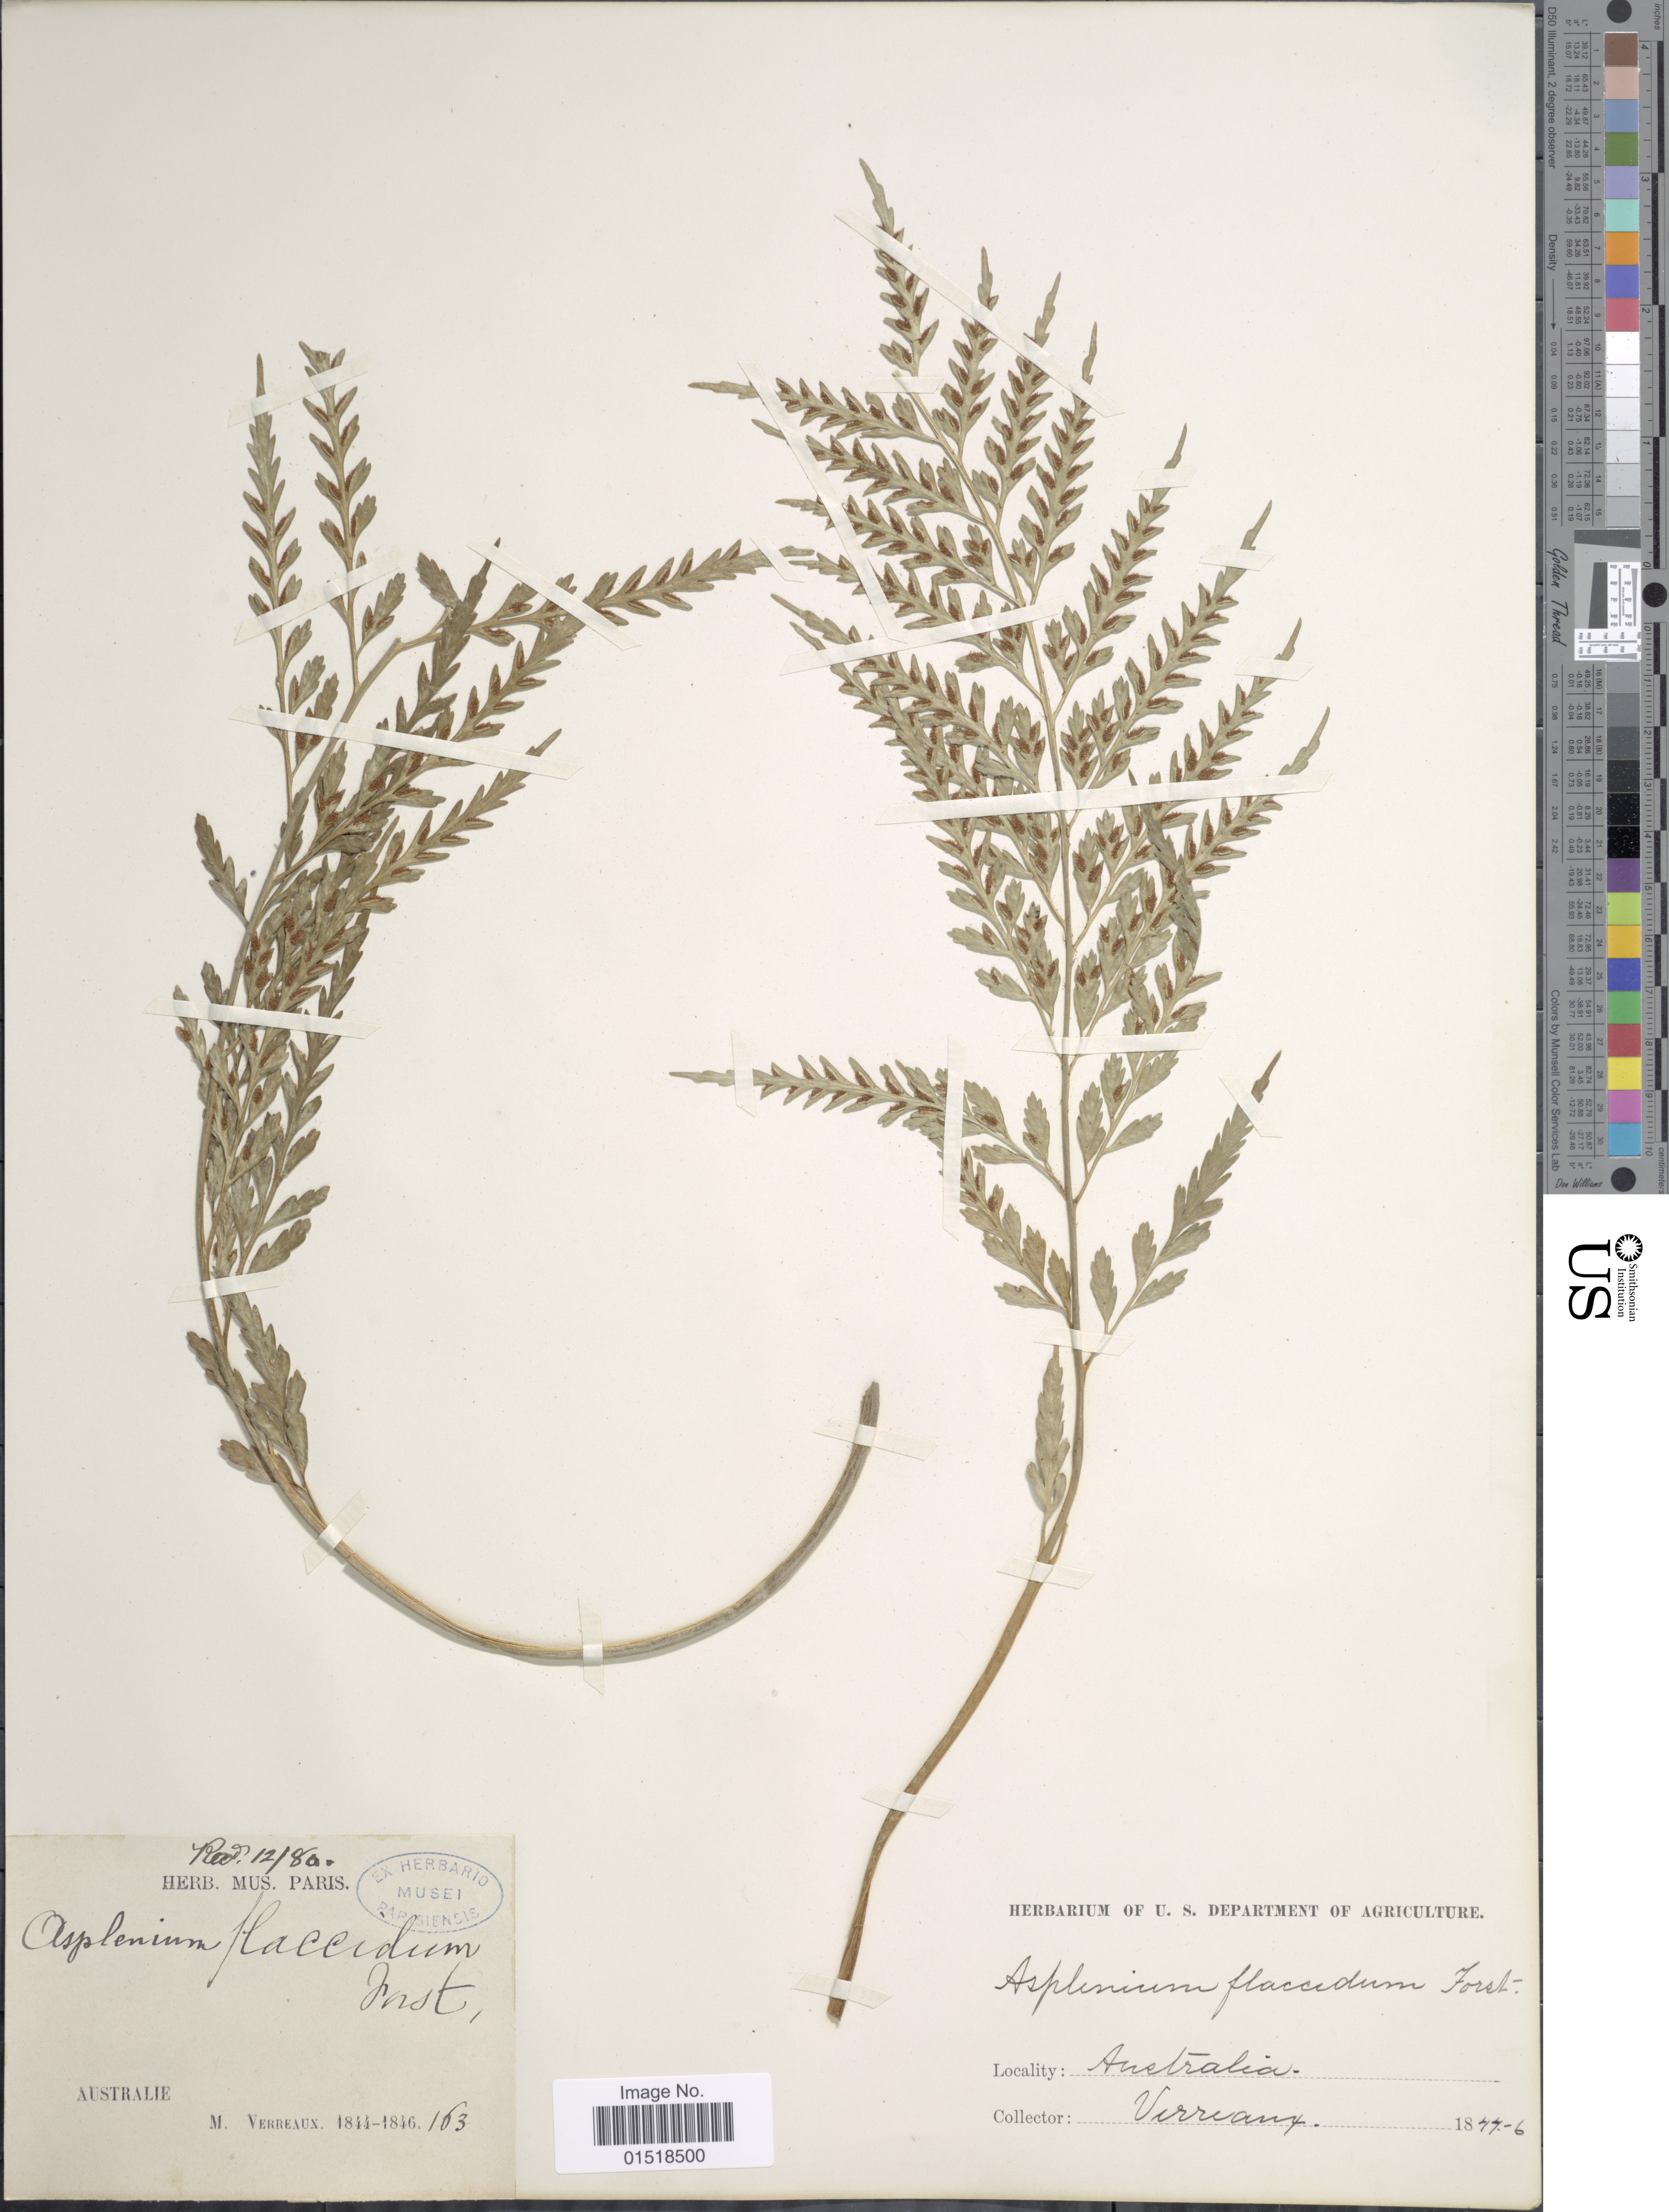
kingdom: Plantae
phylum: Tracheophyta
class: Polypodiopsida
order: Polypodiales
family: Aspleniaceae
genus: Asplenium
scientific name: Asplenium flaccidum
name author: Bonap.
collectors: M. Verreaux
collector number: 163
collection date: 1844/1846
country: Australia